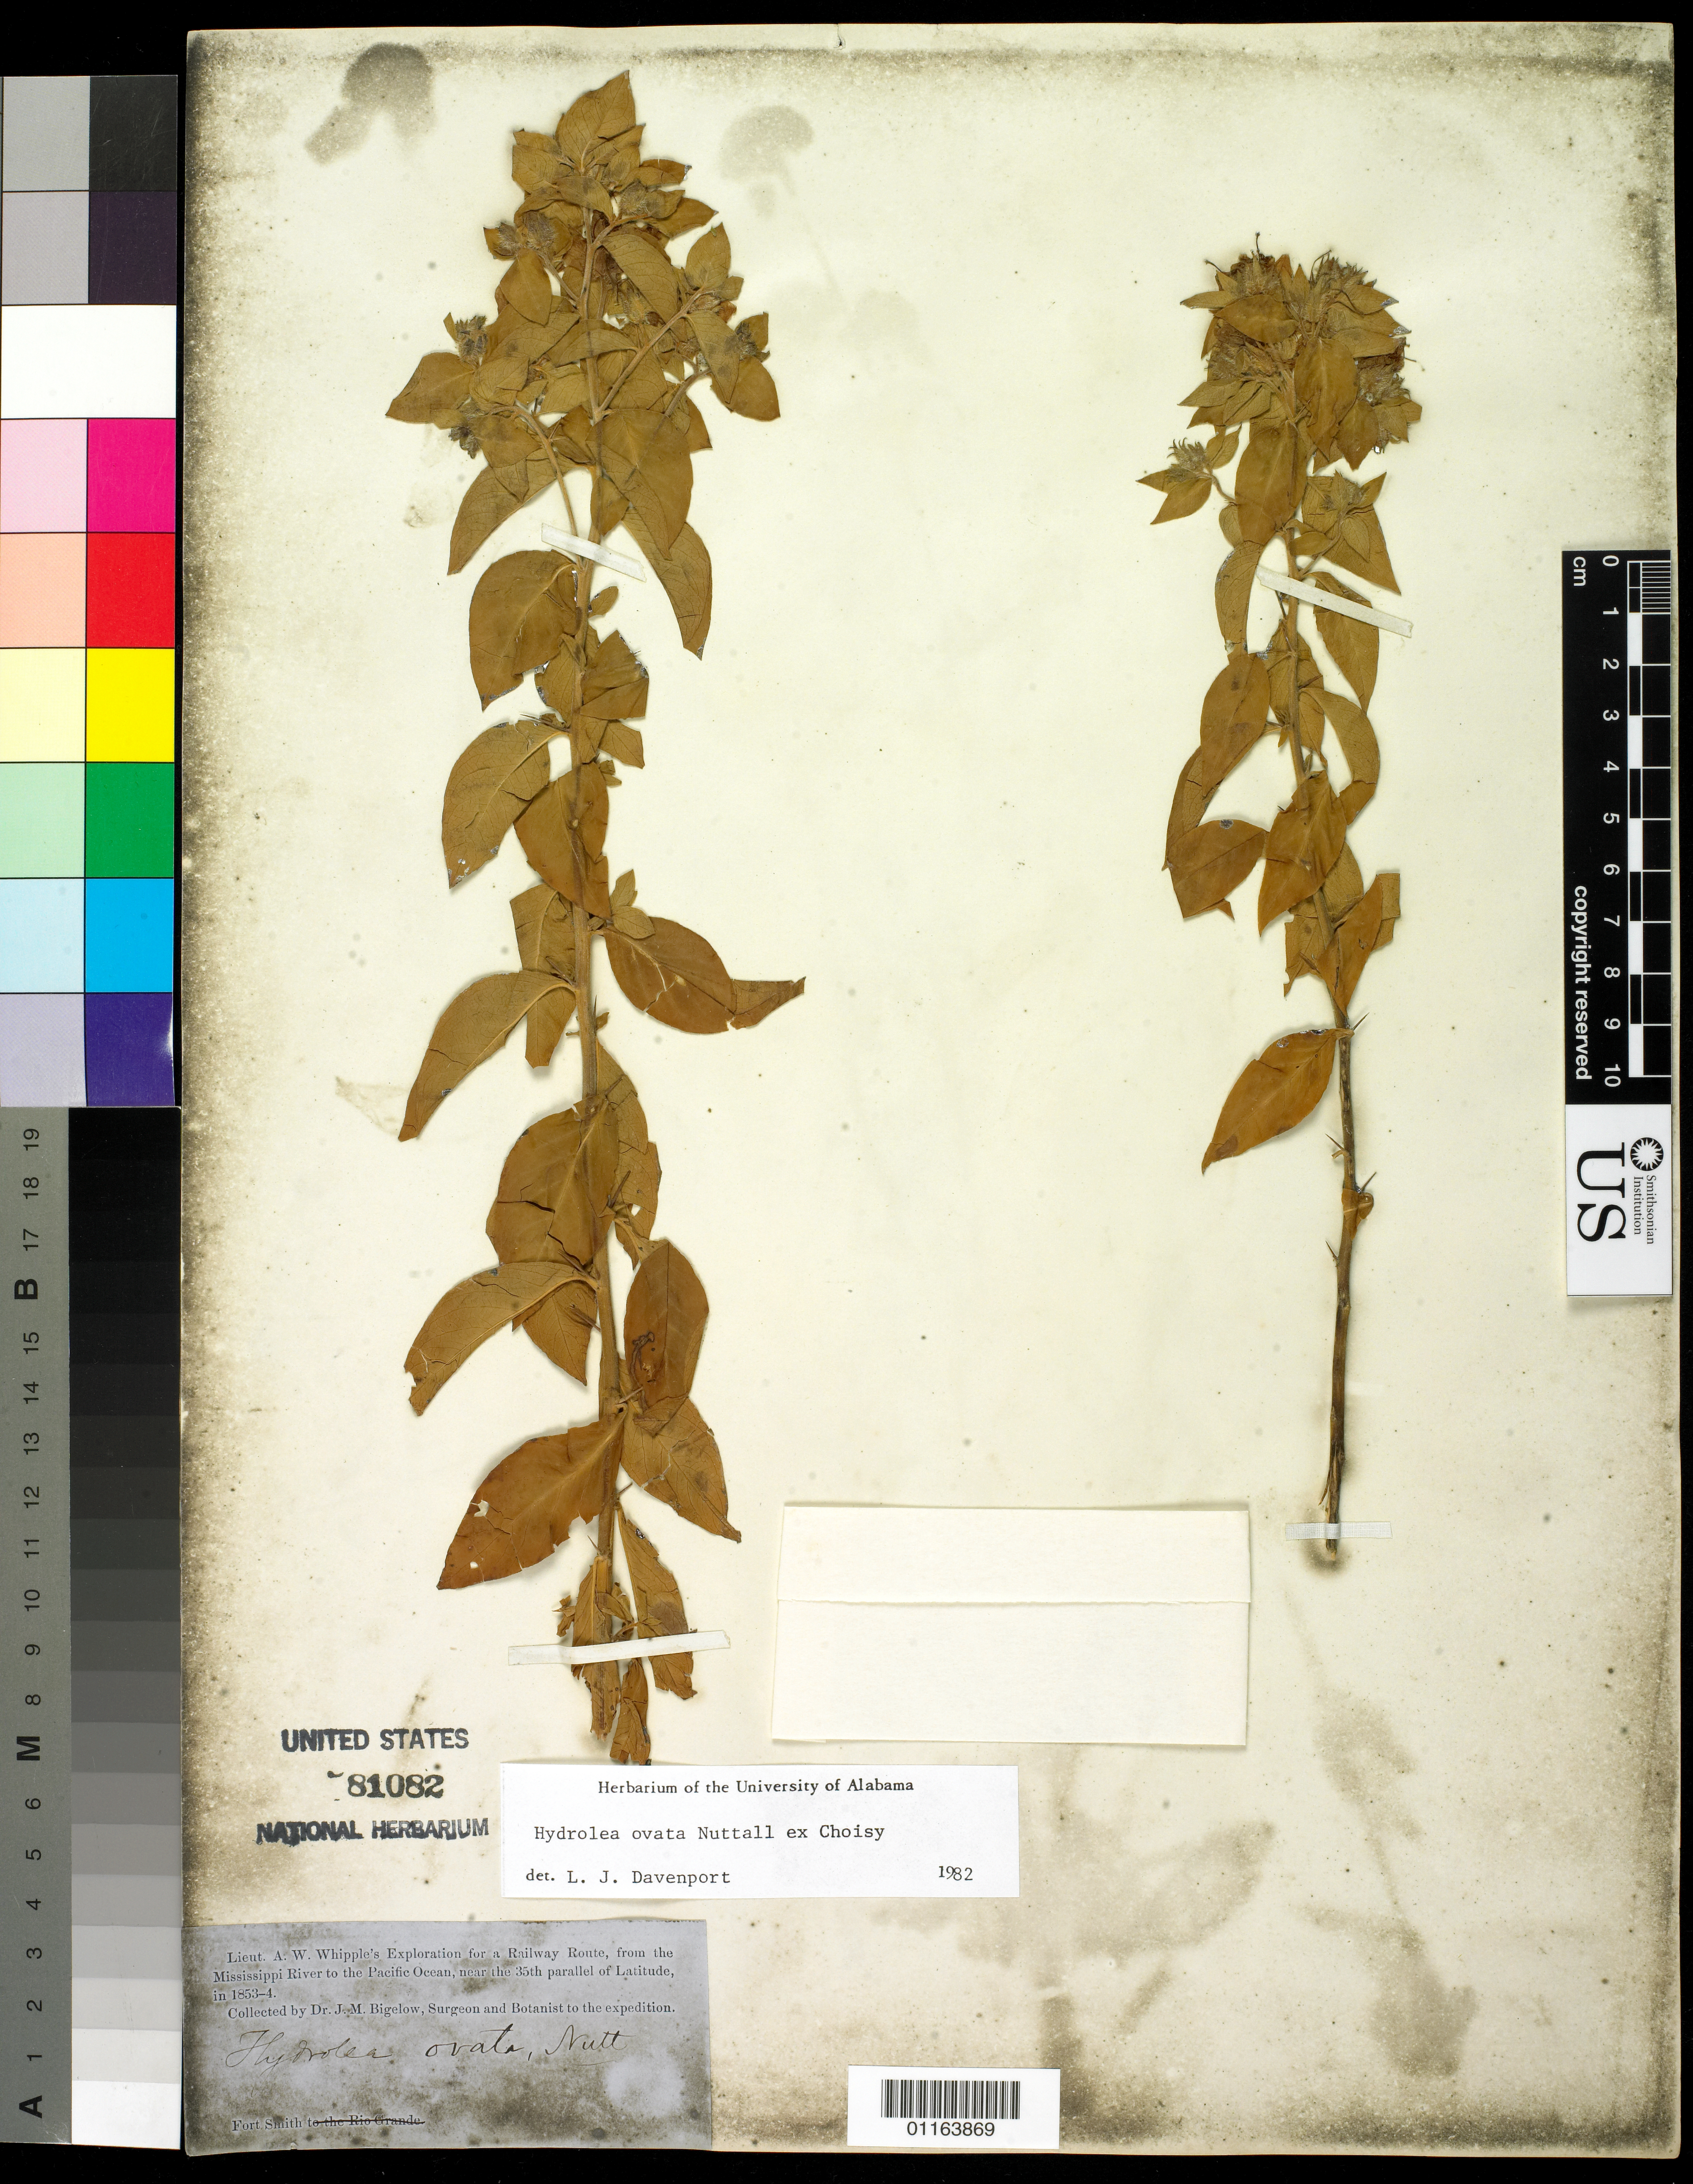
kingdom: Plantae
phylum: Tracheophyta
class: Magnoliopsida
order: Solanales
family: Hydroleaceae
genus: Hydrolea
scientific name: Hydrolea ovata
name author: Nutt. ex Choisy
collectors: J. M. Bigelow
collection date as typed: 1853 to -- -- 1854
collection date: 1853/1854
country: United States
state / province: Arkansas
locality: Fort smith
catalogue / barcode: US 81082